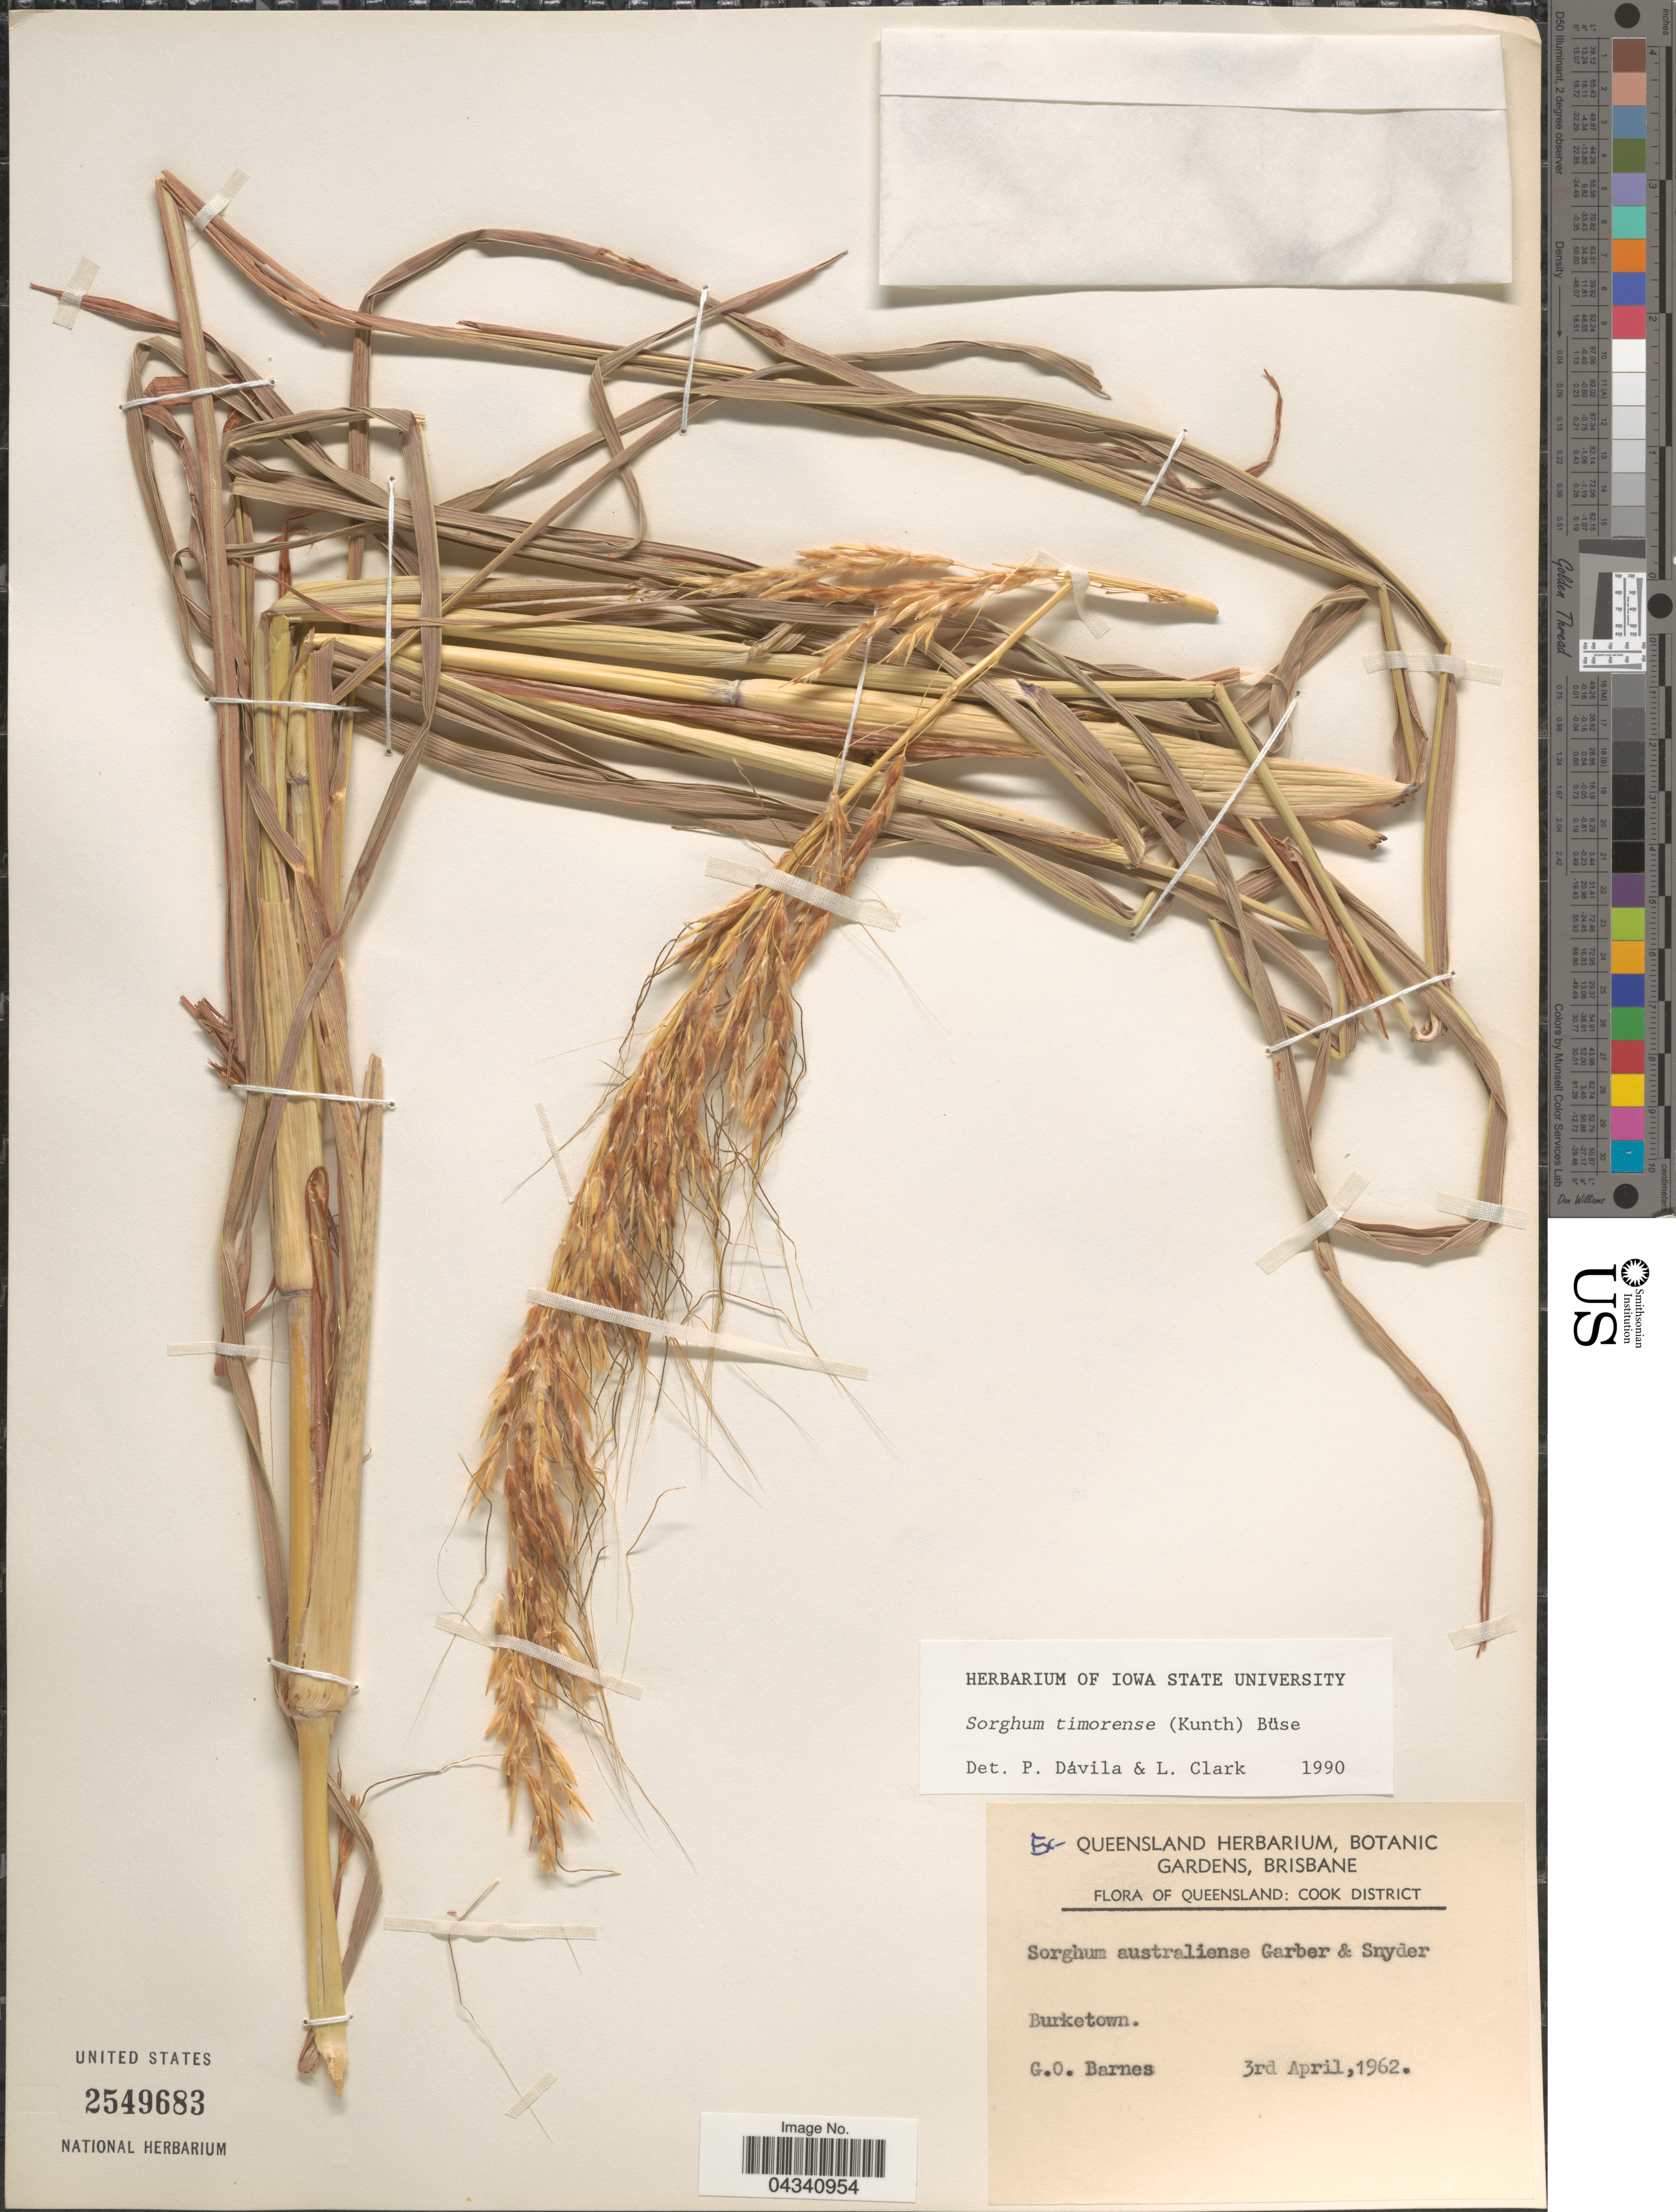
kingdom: Plantae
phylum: Tracheophyta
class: Liliopsida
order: Poales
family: Poaceae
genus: Sorghum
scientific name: Sorghum timorense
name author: (Kunth) Büse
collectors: G. Barnes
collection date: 1962-04-03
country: Australia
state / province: Queensland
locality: Cook District. Burketown.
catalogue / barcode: US 2549683